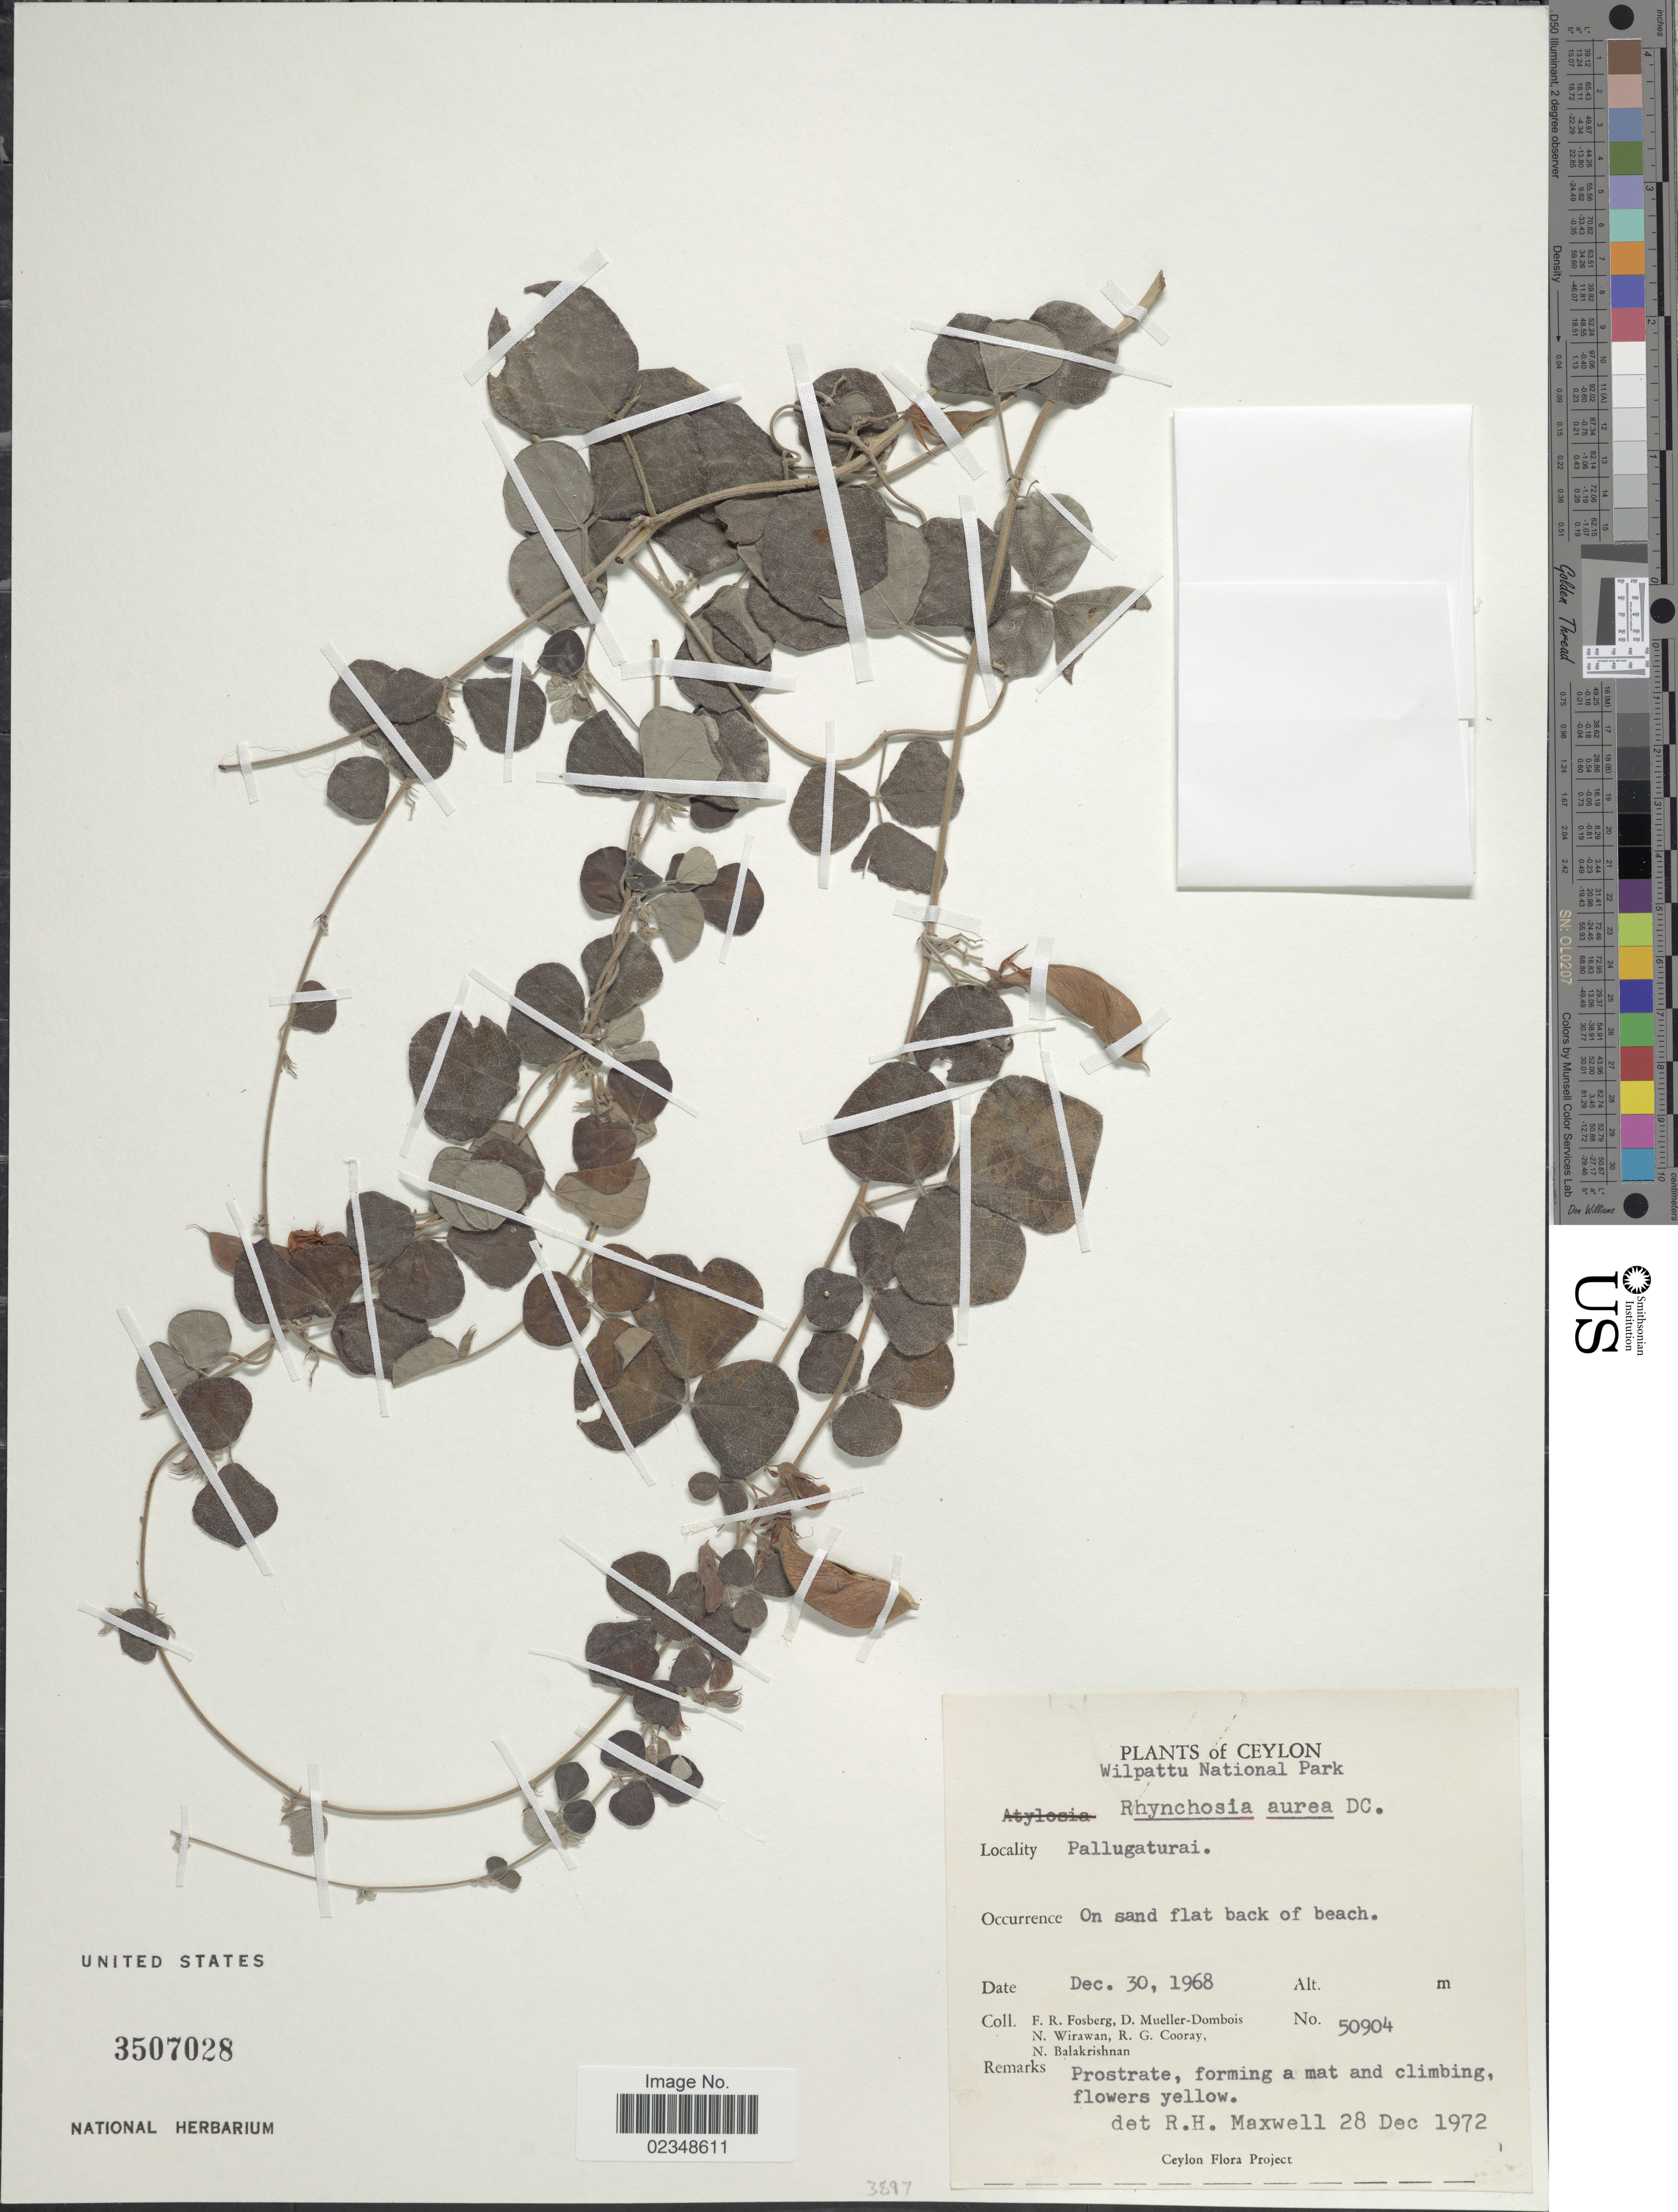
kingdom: Plantae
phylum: Tracheophyta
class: Magnoliopsida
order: Fabales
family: Fabaceae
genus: Rhynchosia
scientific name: Rhynchosia aurea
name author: DC.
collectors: F. R. Fosberg, D. Mueller-Dombois, N. Wirawan, R. Cooray & N. Balakrishnan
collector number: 50904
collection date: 1968-12-30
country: Sri Lanka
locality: Ceylon, Wilpattu National Park, Pallugaturai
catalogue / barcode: US 3507028